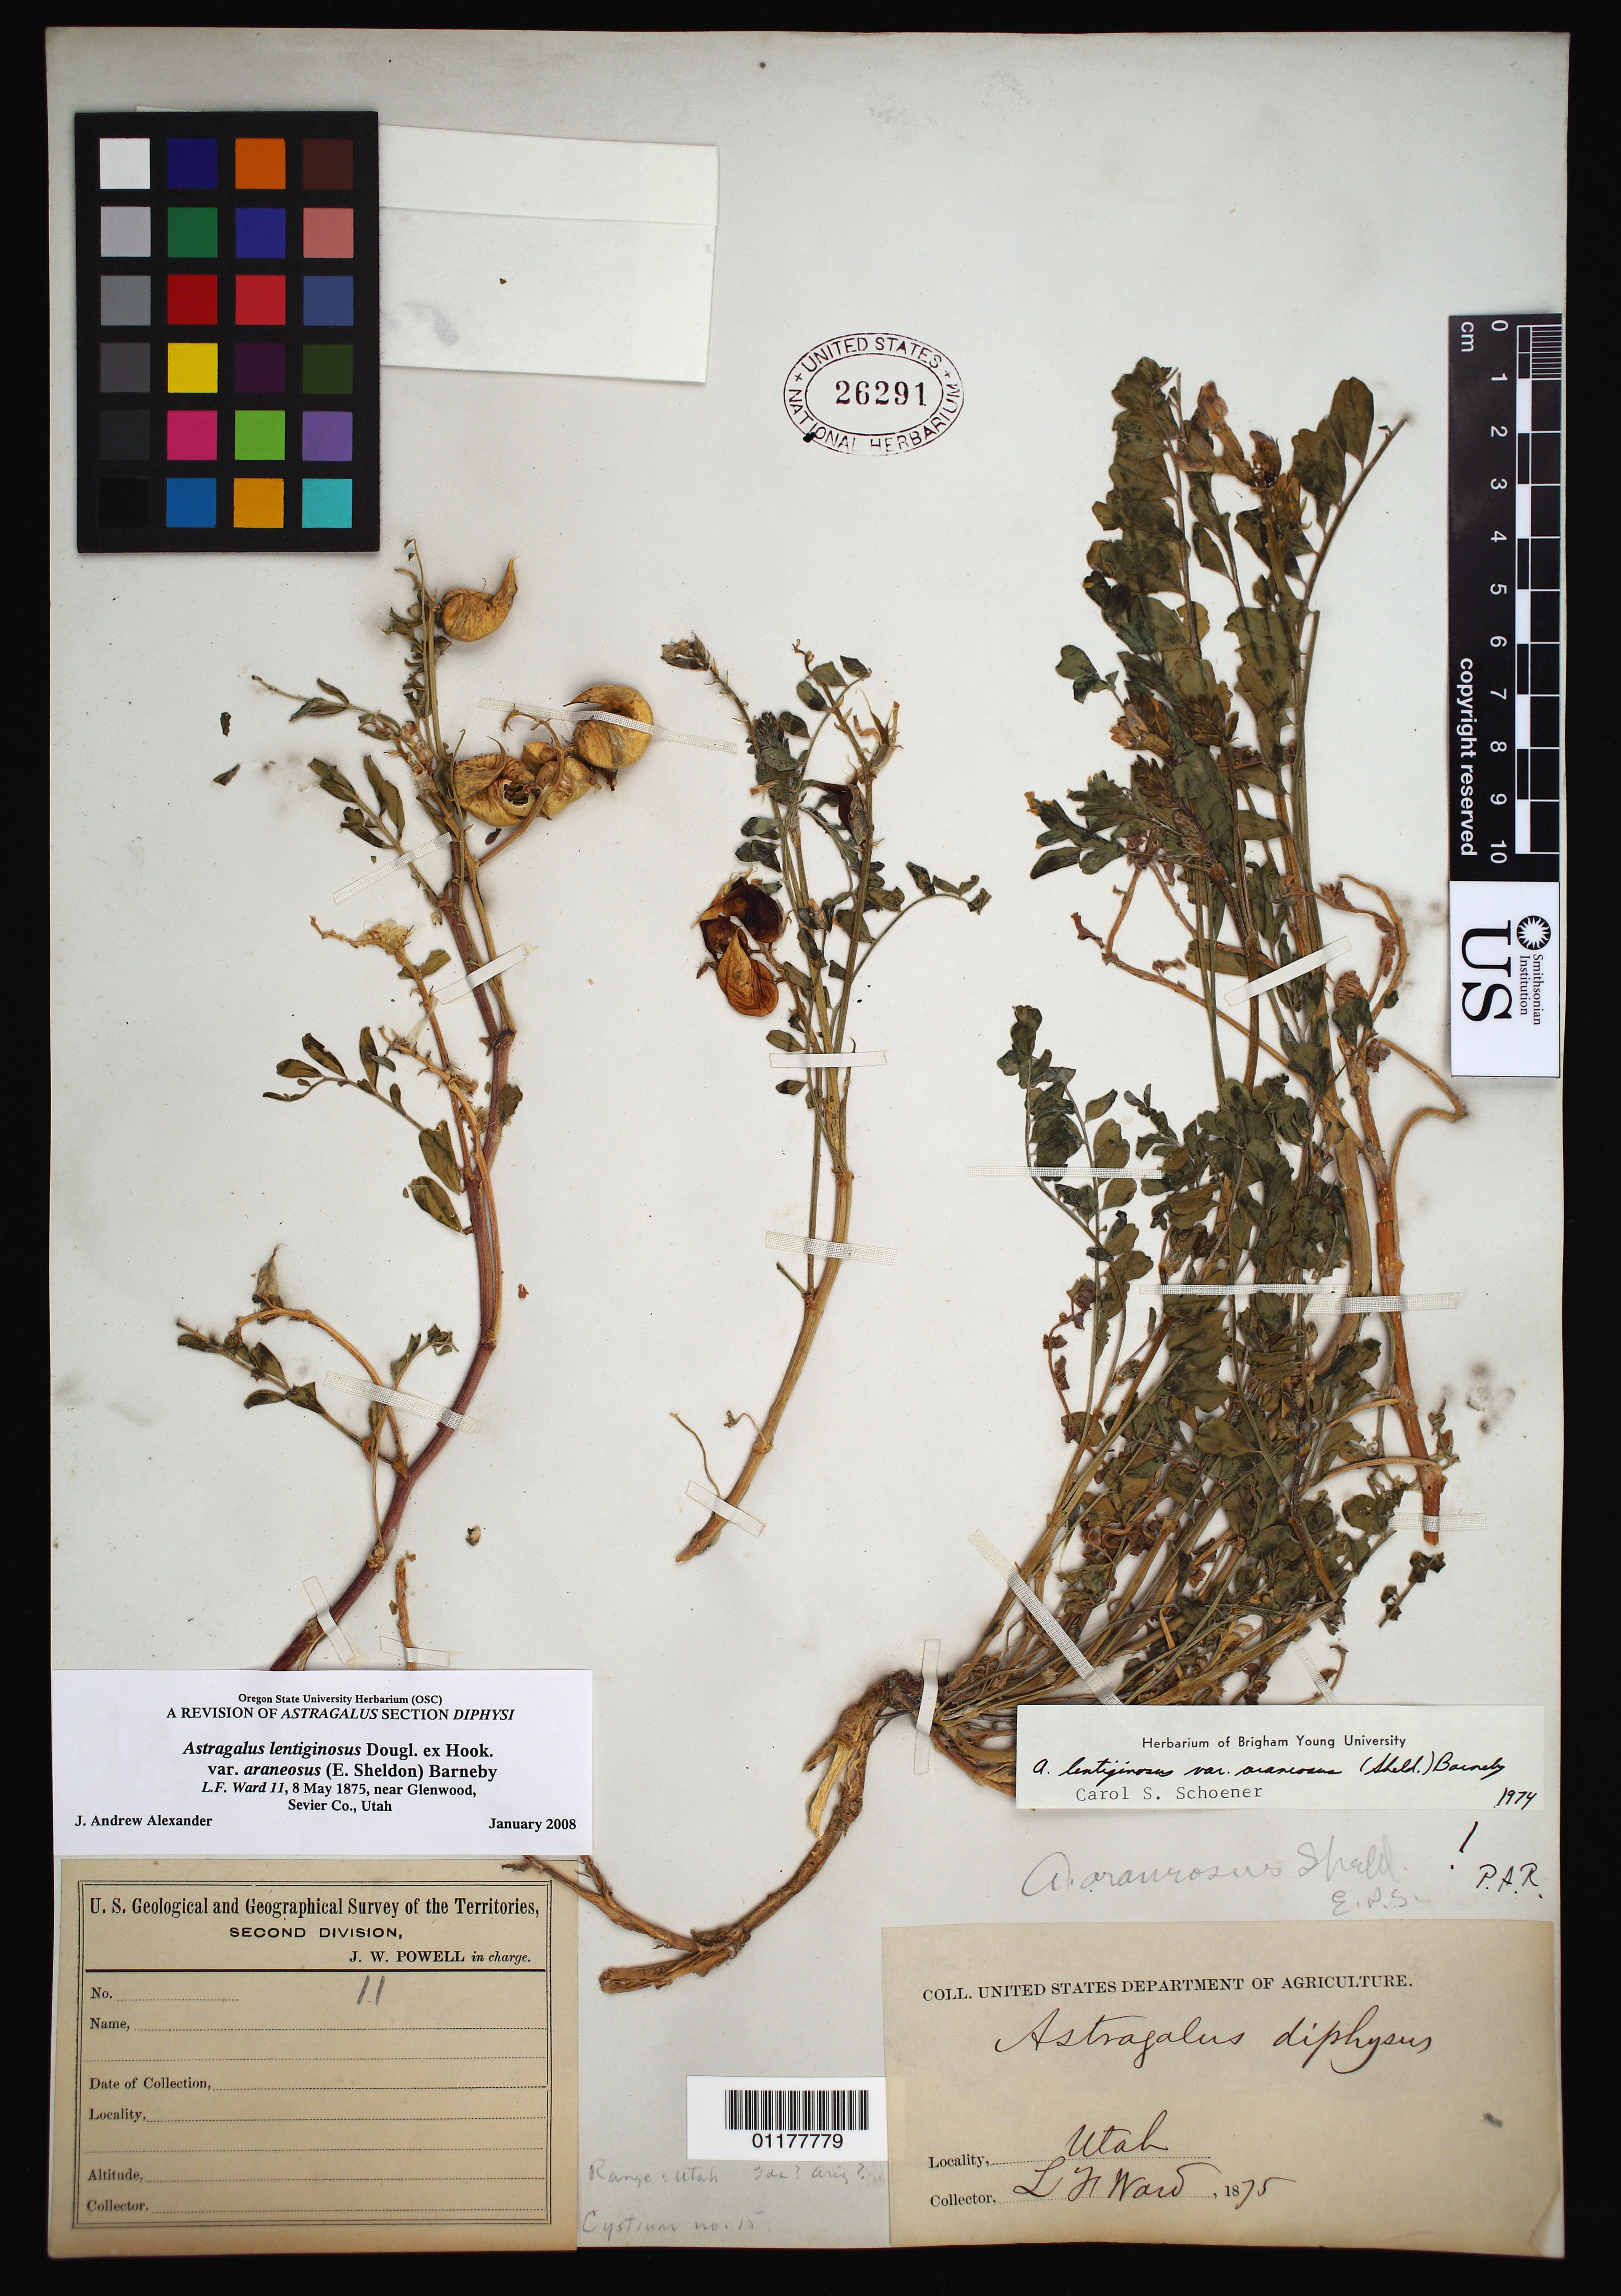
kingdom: Plantae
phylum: Tracheophyta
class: Magnoliopsida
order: Fabales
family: Fabaceae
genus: Astragalus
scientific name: Astragalus lentiginosus var. araneosus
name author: (E. Sheld.) Barneby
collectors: L. F. Ward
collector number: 11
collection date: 1875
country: United States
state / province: Utah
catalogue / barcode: US 26291